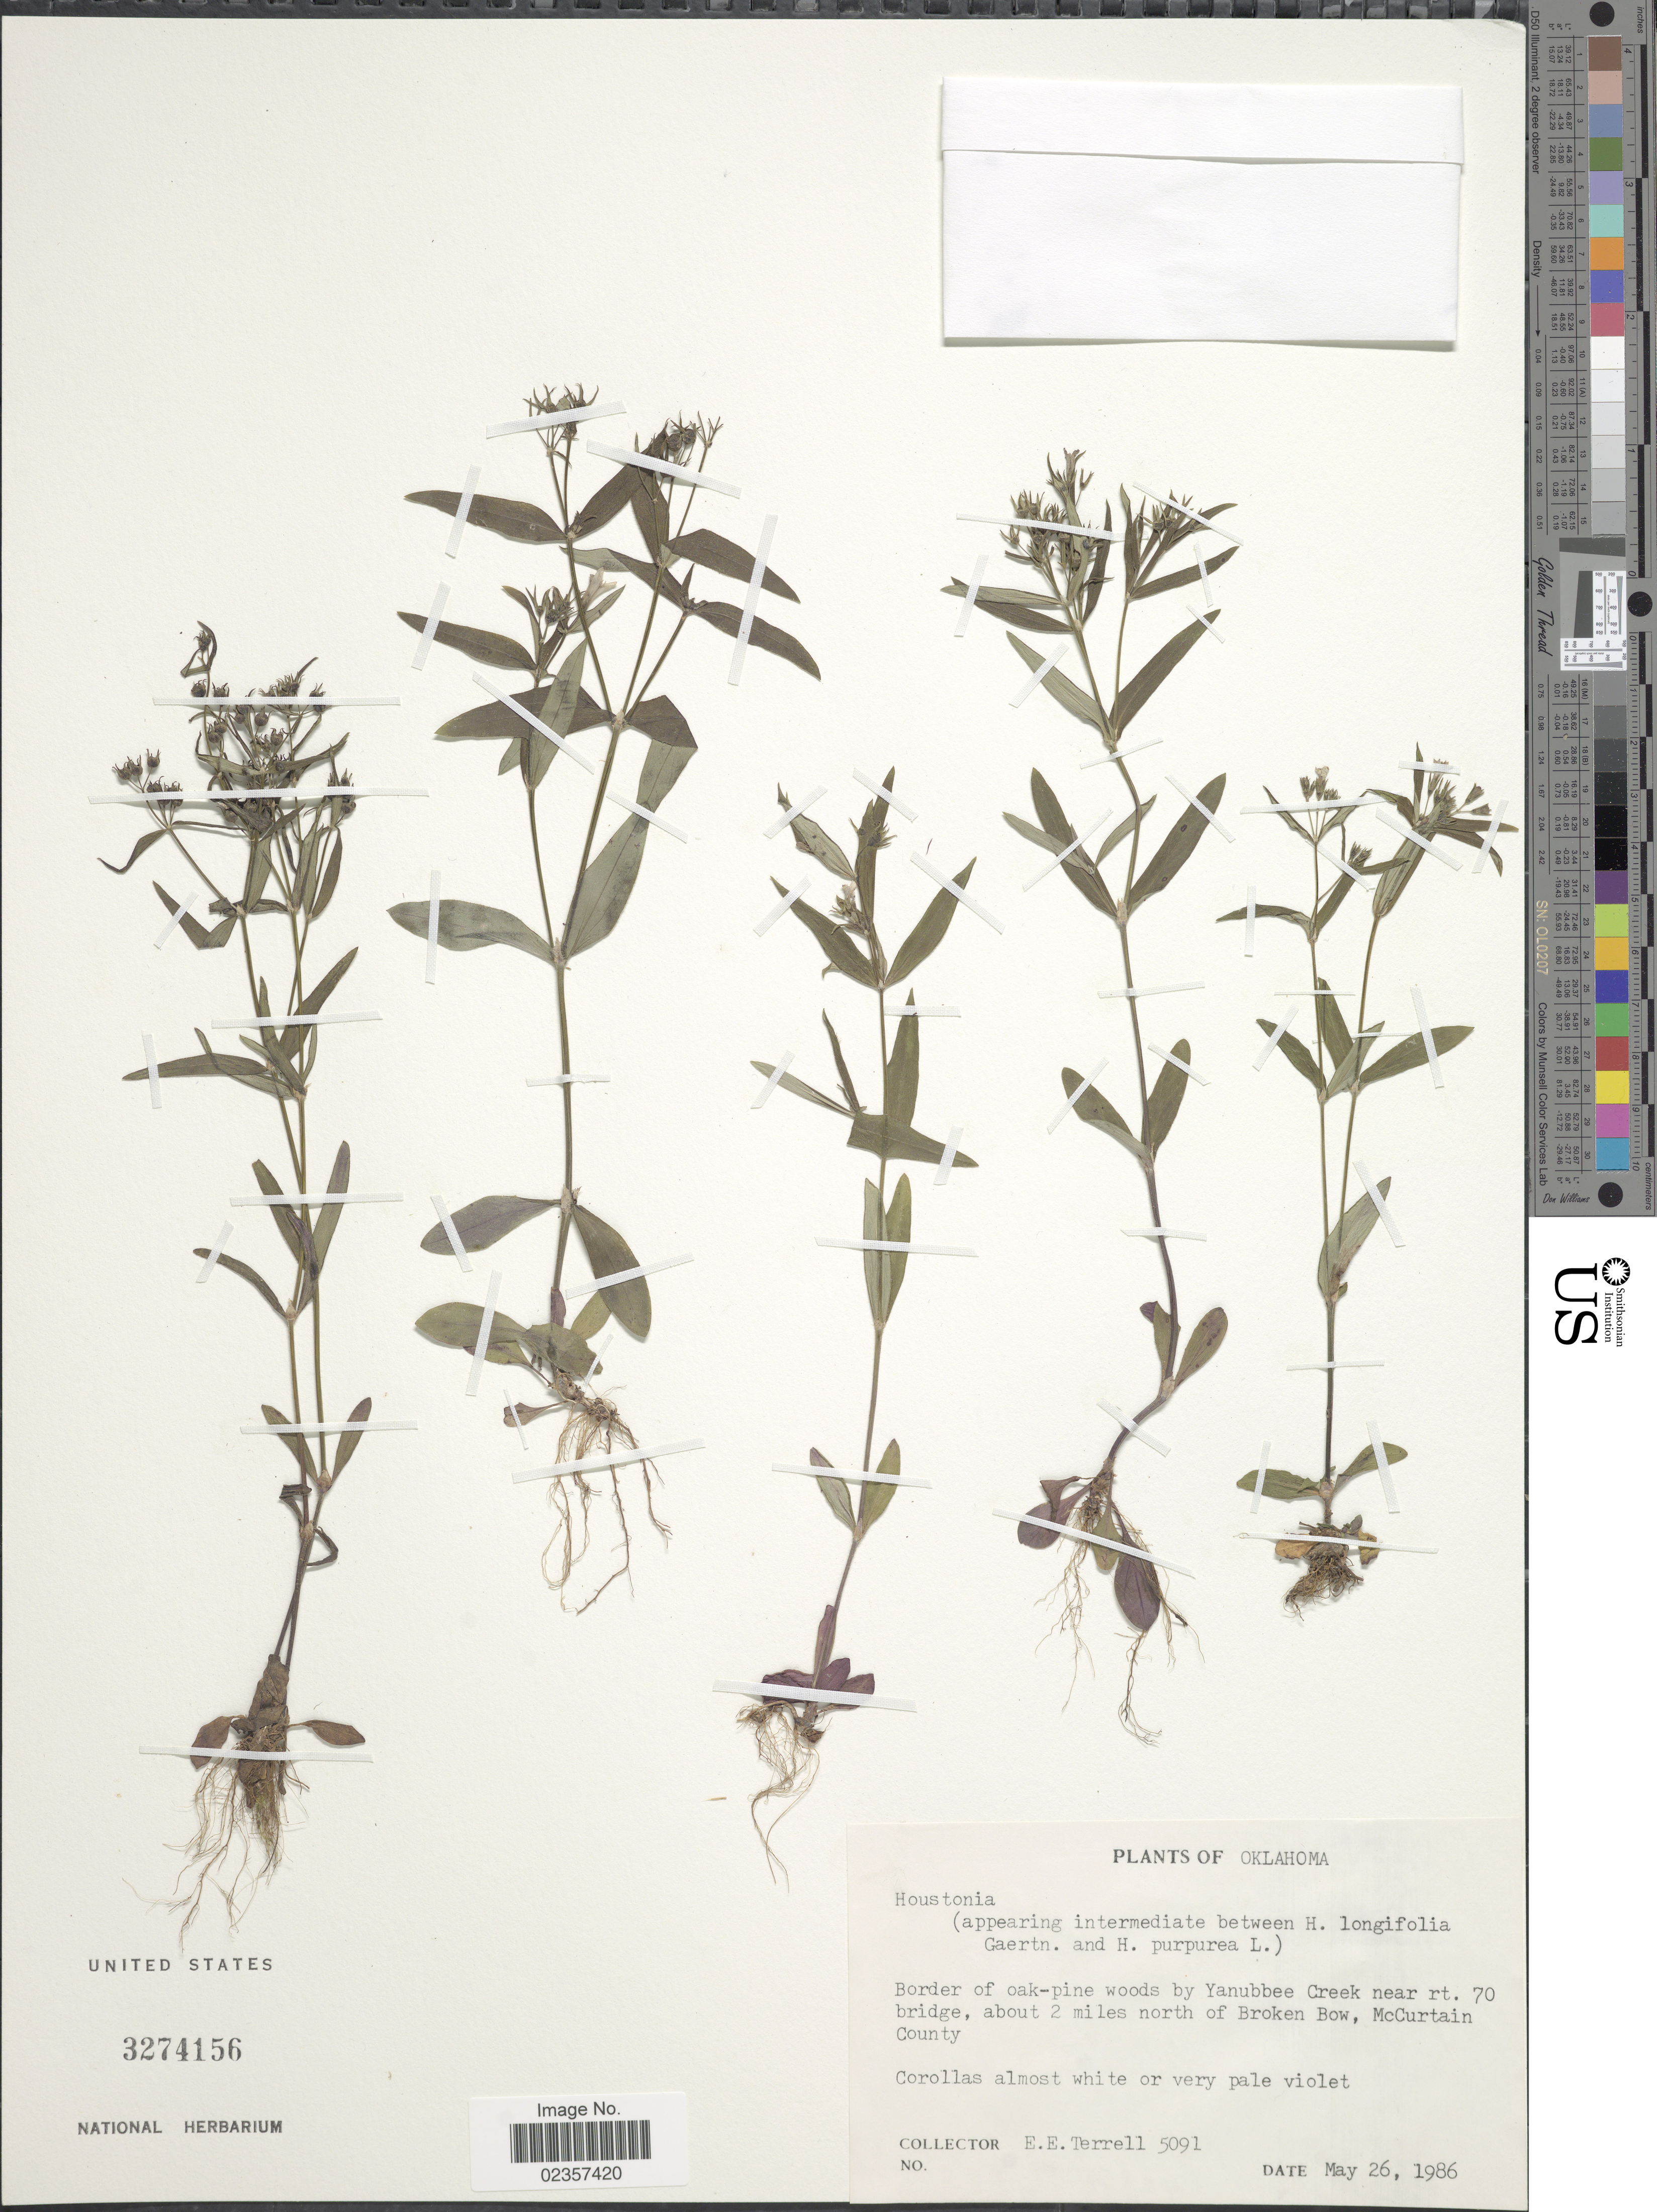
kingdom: Plantae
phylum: Tracheophyta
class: Magnoliopsida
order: Gentianales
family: Rubiaceae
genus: Houstonia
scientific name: Houstonia longifolia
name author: Gaertn.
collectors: E. E. Terrell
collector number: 5091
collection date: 1986-05-26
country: United States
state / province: Oklahoma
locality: Border of oak-pine woods by Yanubbee Creek near rt. 70 bridge, about 2 miles north of Broken Bow, McCurtain County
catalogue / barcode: US 3274156